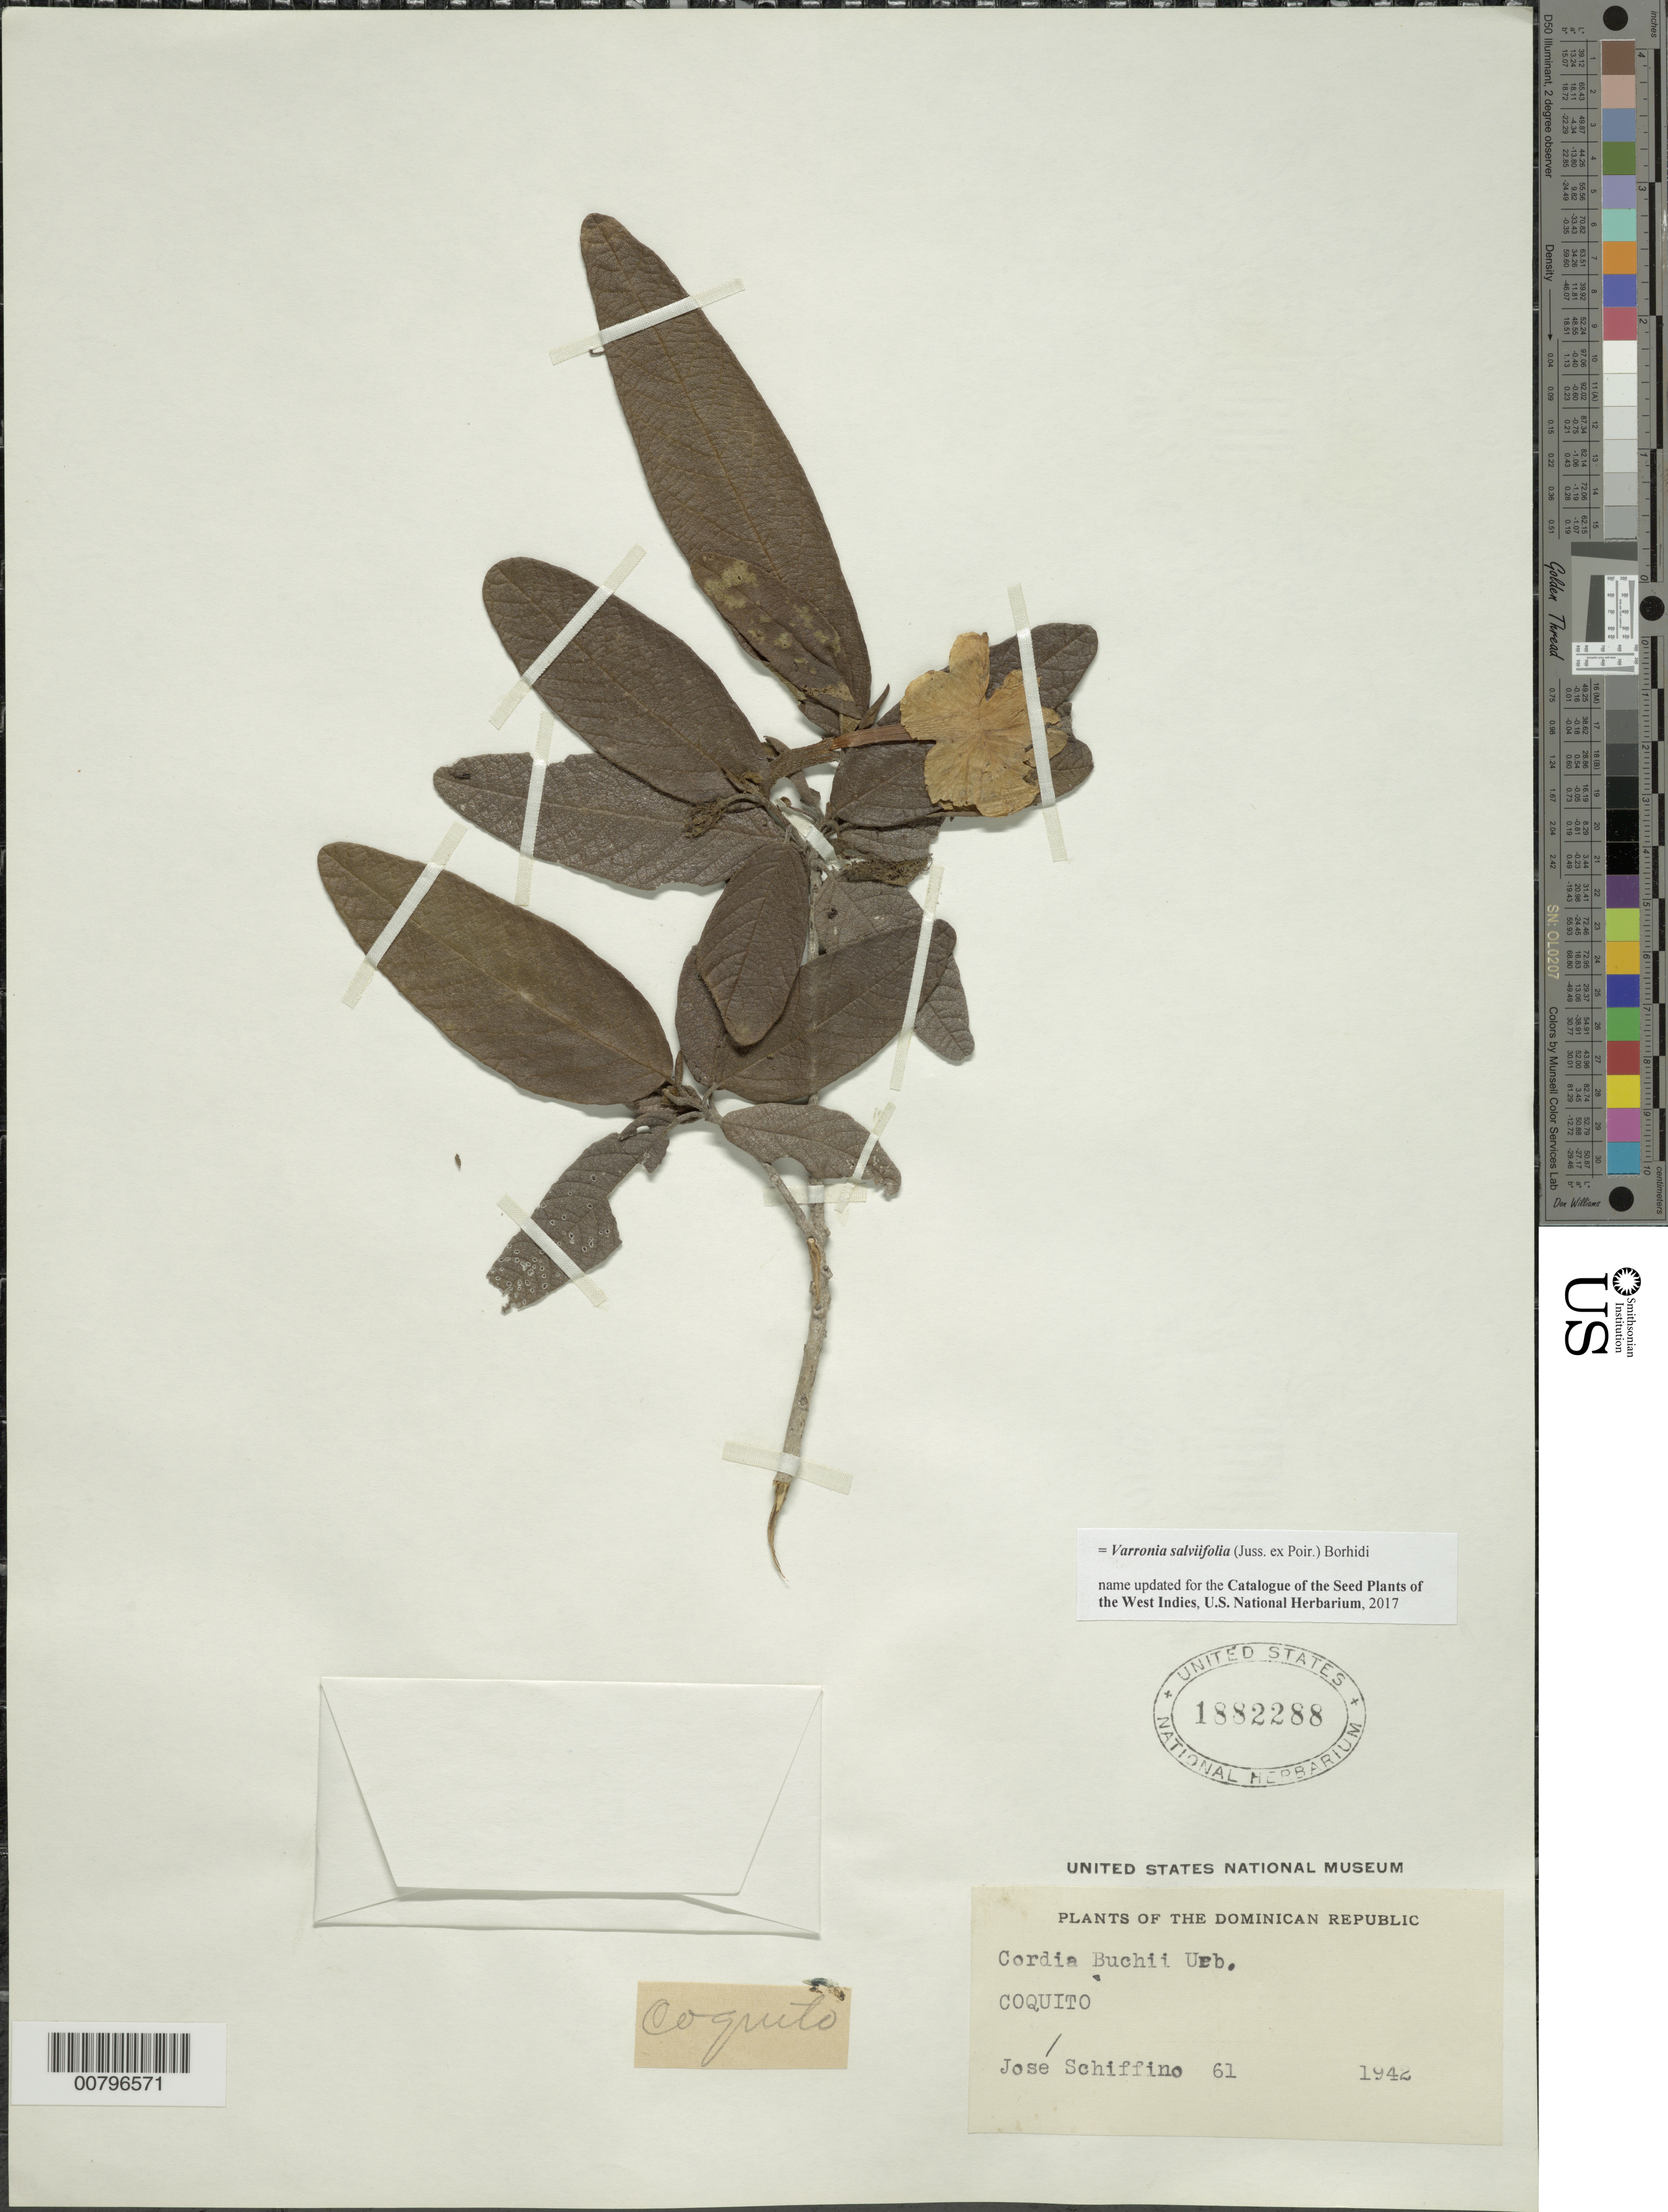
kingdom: Plantae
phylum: Tracheophyta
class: Magnoliopsida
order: Boraginales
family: Cordiaceae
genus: Varronia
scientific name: Varronia salviifolia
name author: (Juss. ex Poir.) Borhidi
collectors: J. Shiffino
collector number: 61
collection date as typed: Mar 1942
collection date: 1942-03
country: Dominican Republic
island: Hispaniola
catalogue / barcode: US 1882288